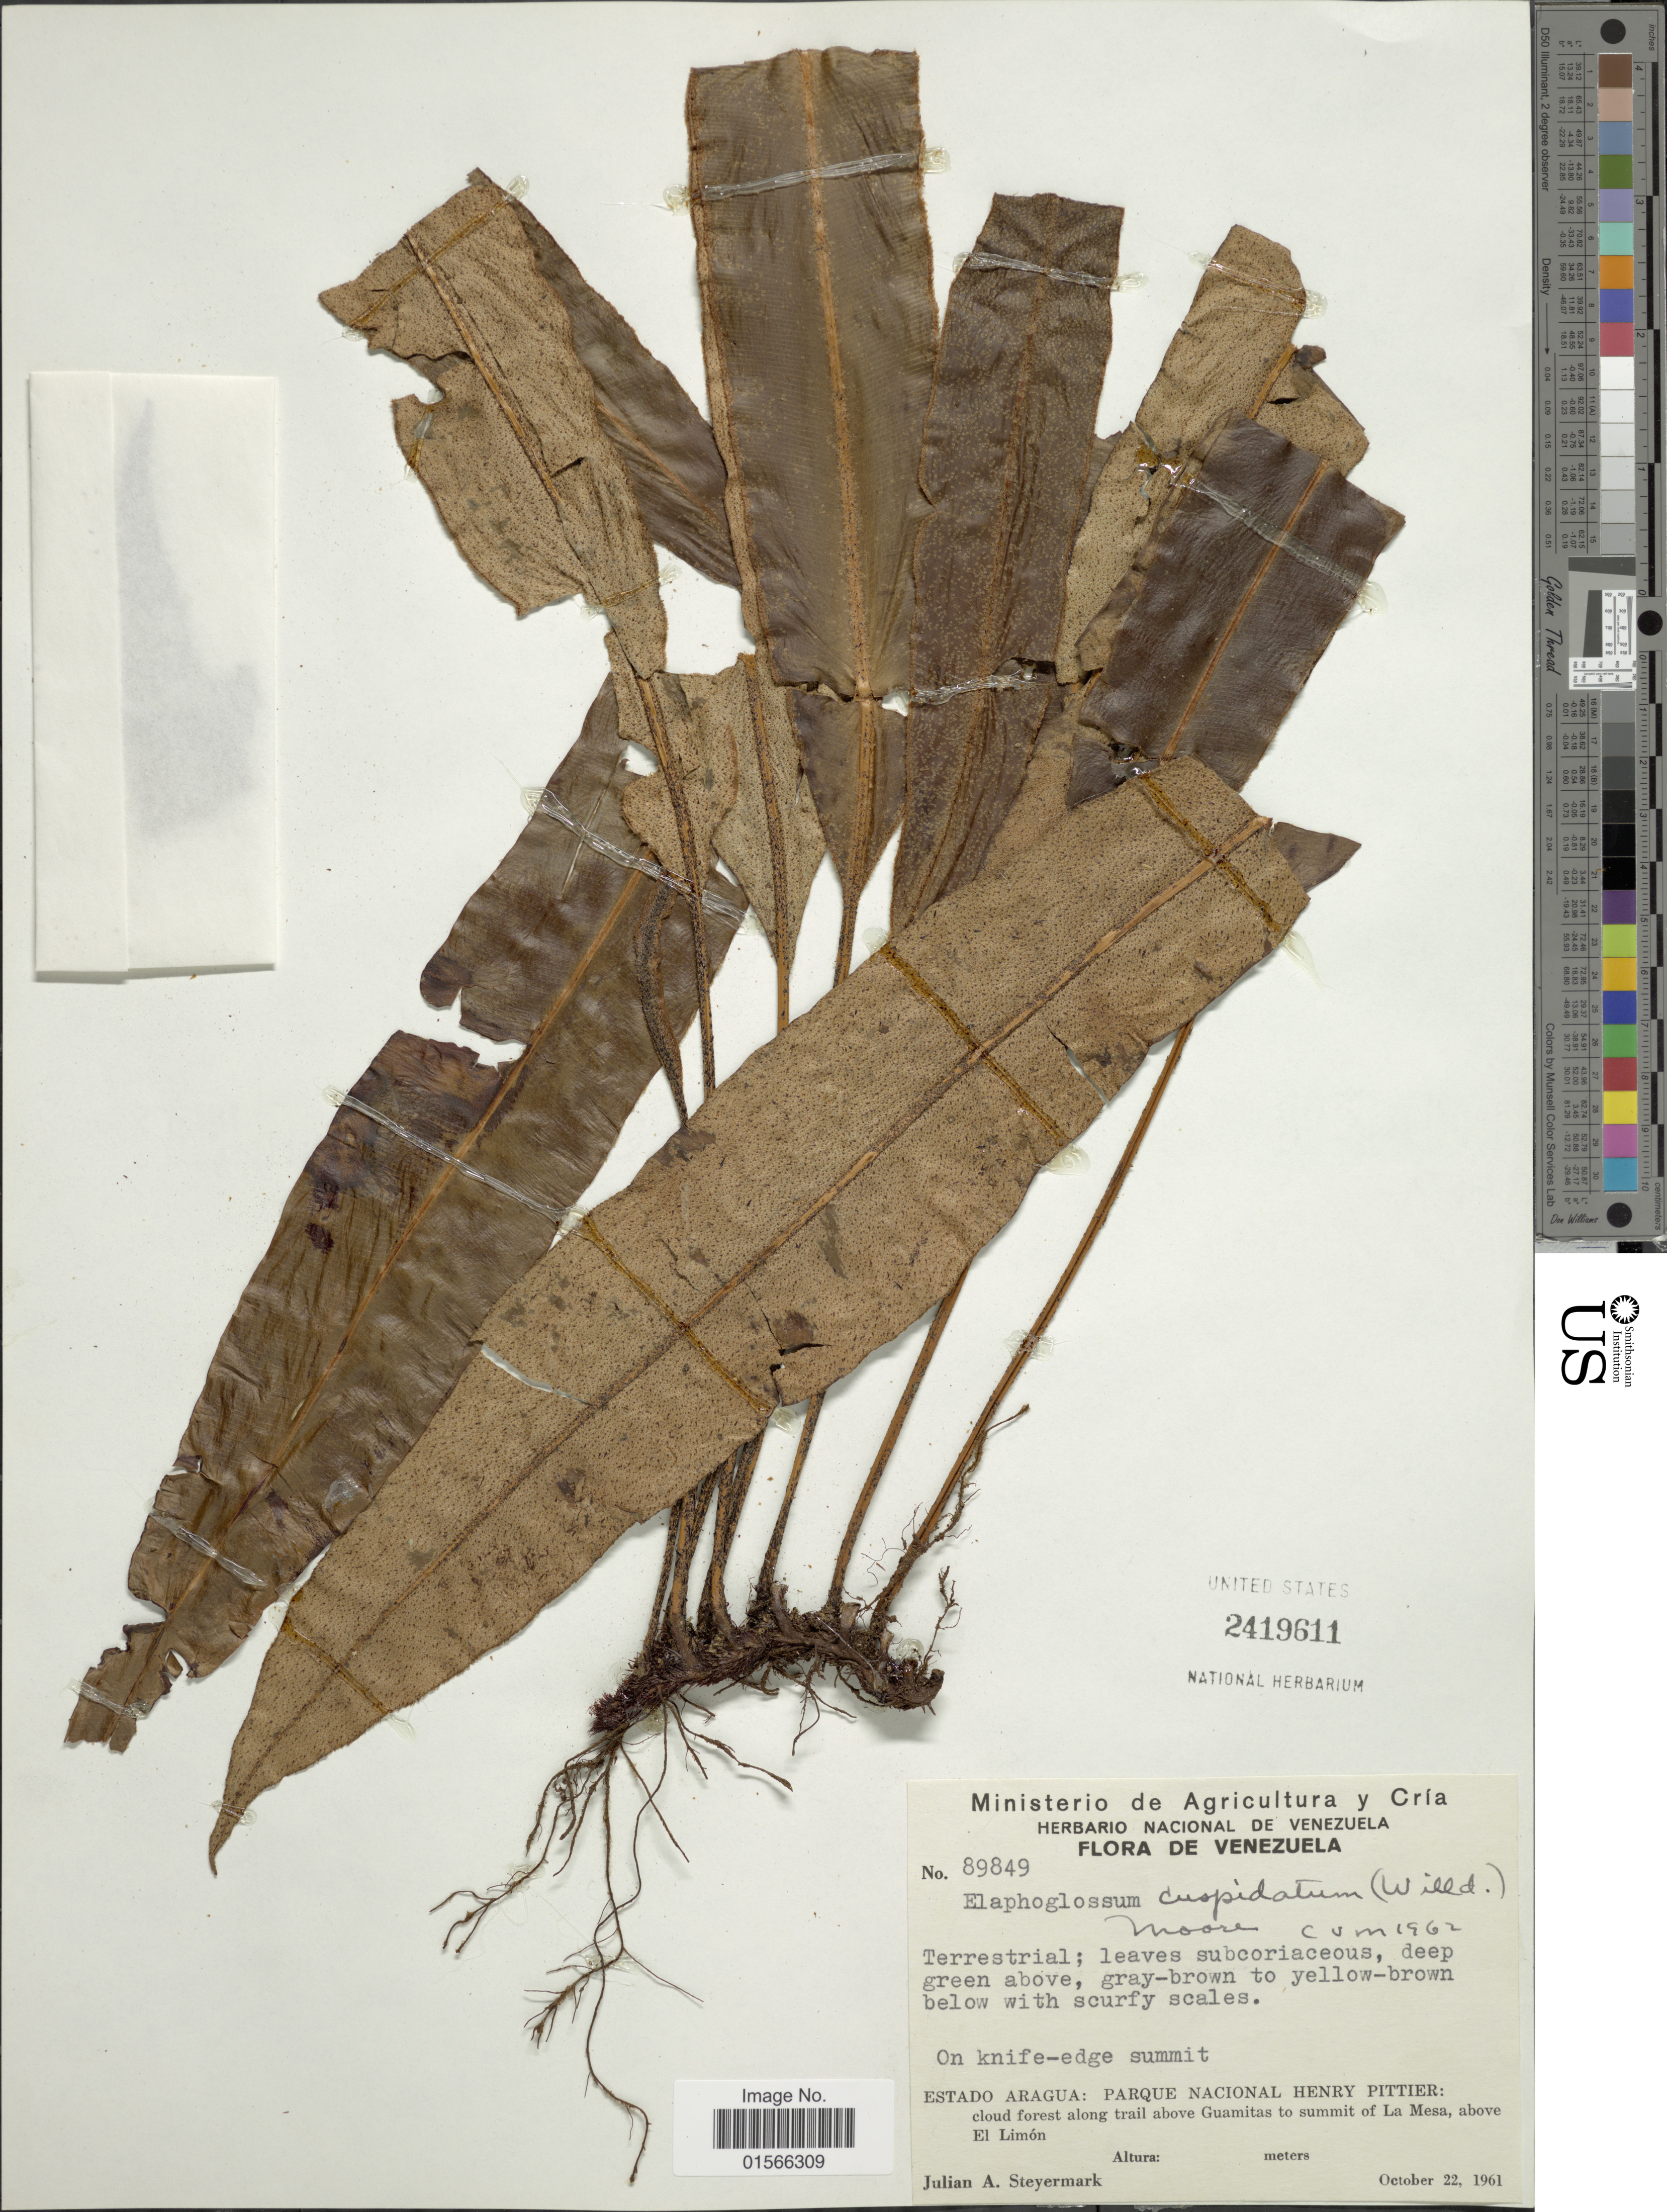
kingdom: Plantae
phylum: Tracheophyta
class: Polypodiopsida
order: Polypodiales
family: Dryopteridaceae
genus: Elaphoglossum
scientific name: Elaphoglossum cuspidatum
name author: (Willd.) T. Moore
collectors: J. Steyermark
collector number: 89849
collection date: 1961-10-22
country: Venezuela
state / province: Aragua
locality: Parque Nacional Henry Pittir: cloud forest along trail above Guamitas to summit of La Mesa, above El Limón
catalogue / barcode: US 2419611